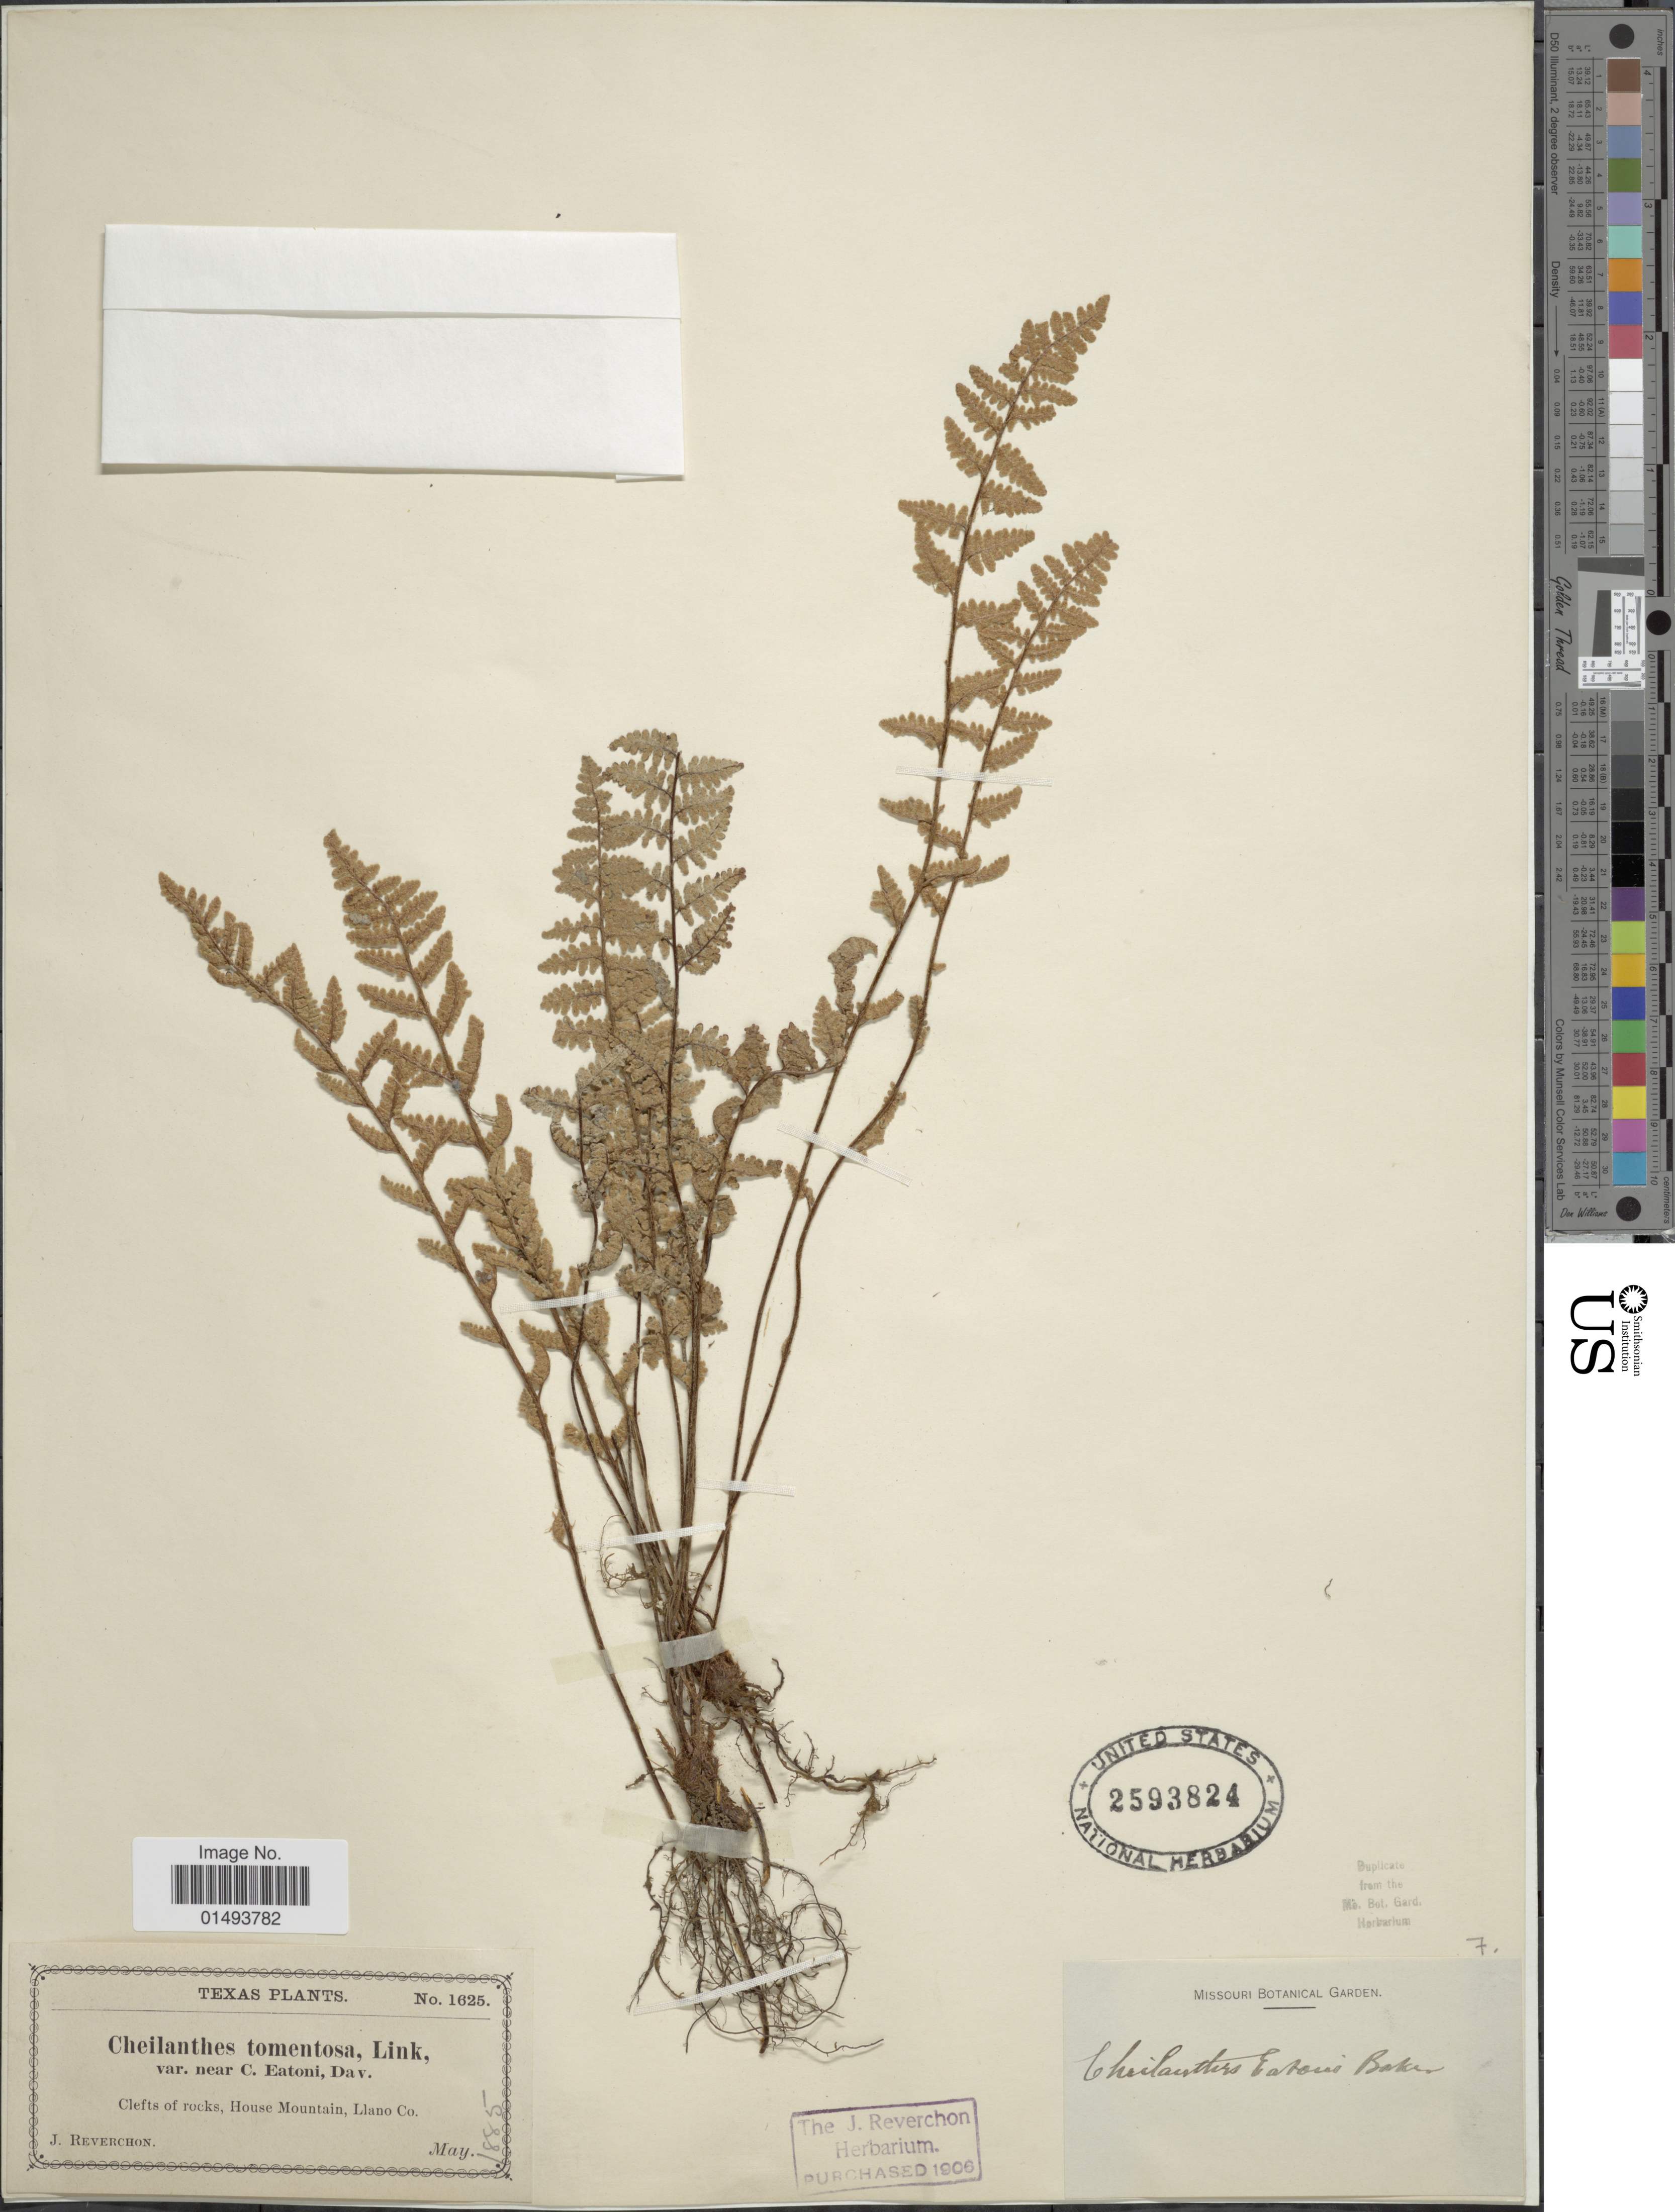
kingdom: Plantae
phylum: Tracheophyta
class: Polypodiopsida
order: Polypodiales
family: Pteridaceae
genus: Myriopteris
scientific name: Myriopteris rufa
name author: Fée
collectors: J. Reverchon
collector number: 1625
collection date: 1885-05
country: United States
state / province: Texas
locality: Texas Plants, Clefts of Rocks, House Mountain, Llano Co.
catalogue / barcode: US 2593824